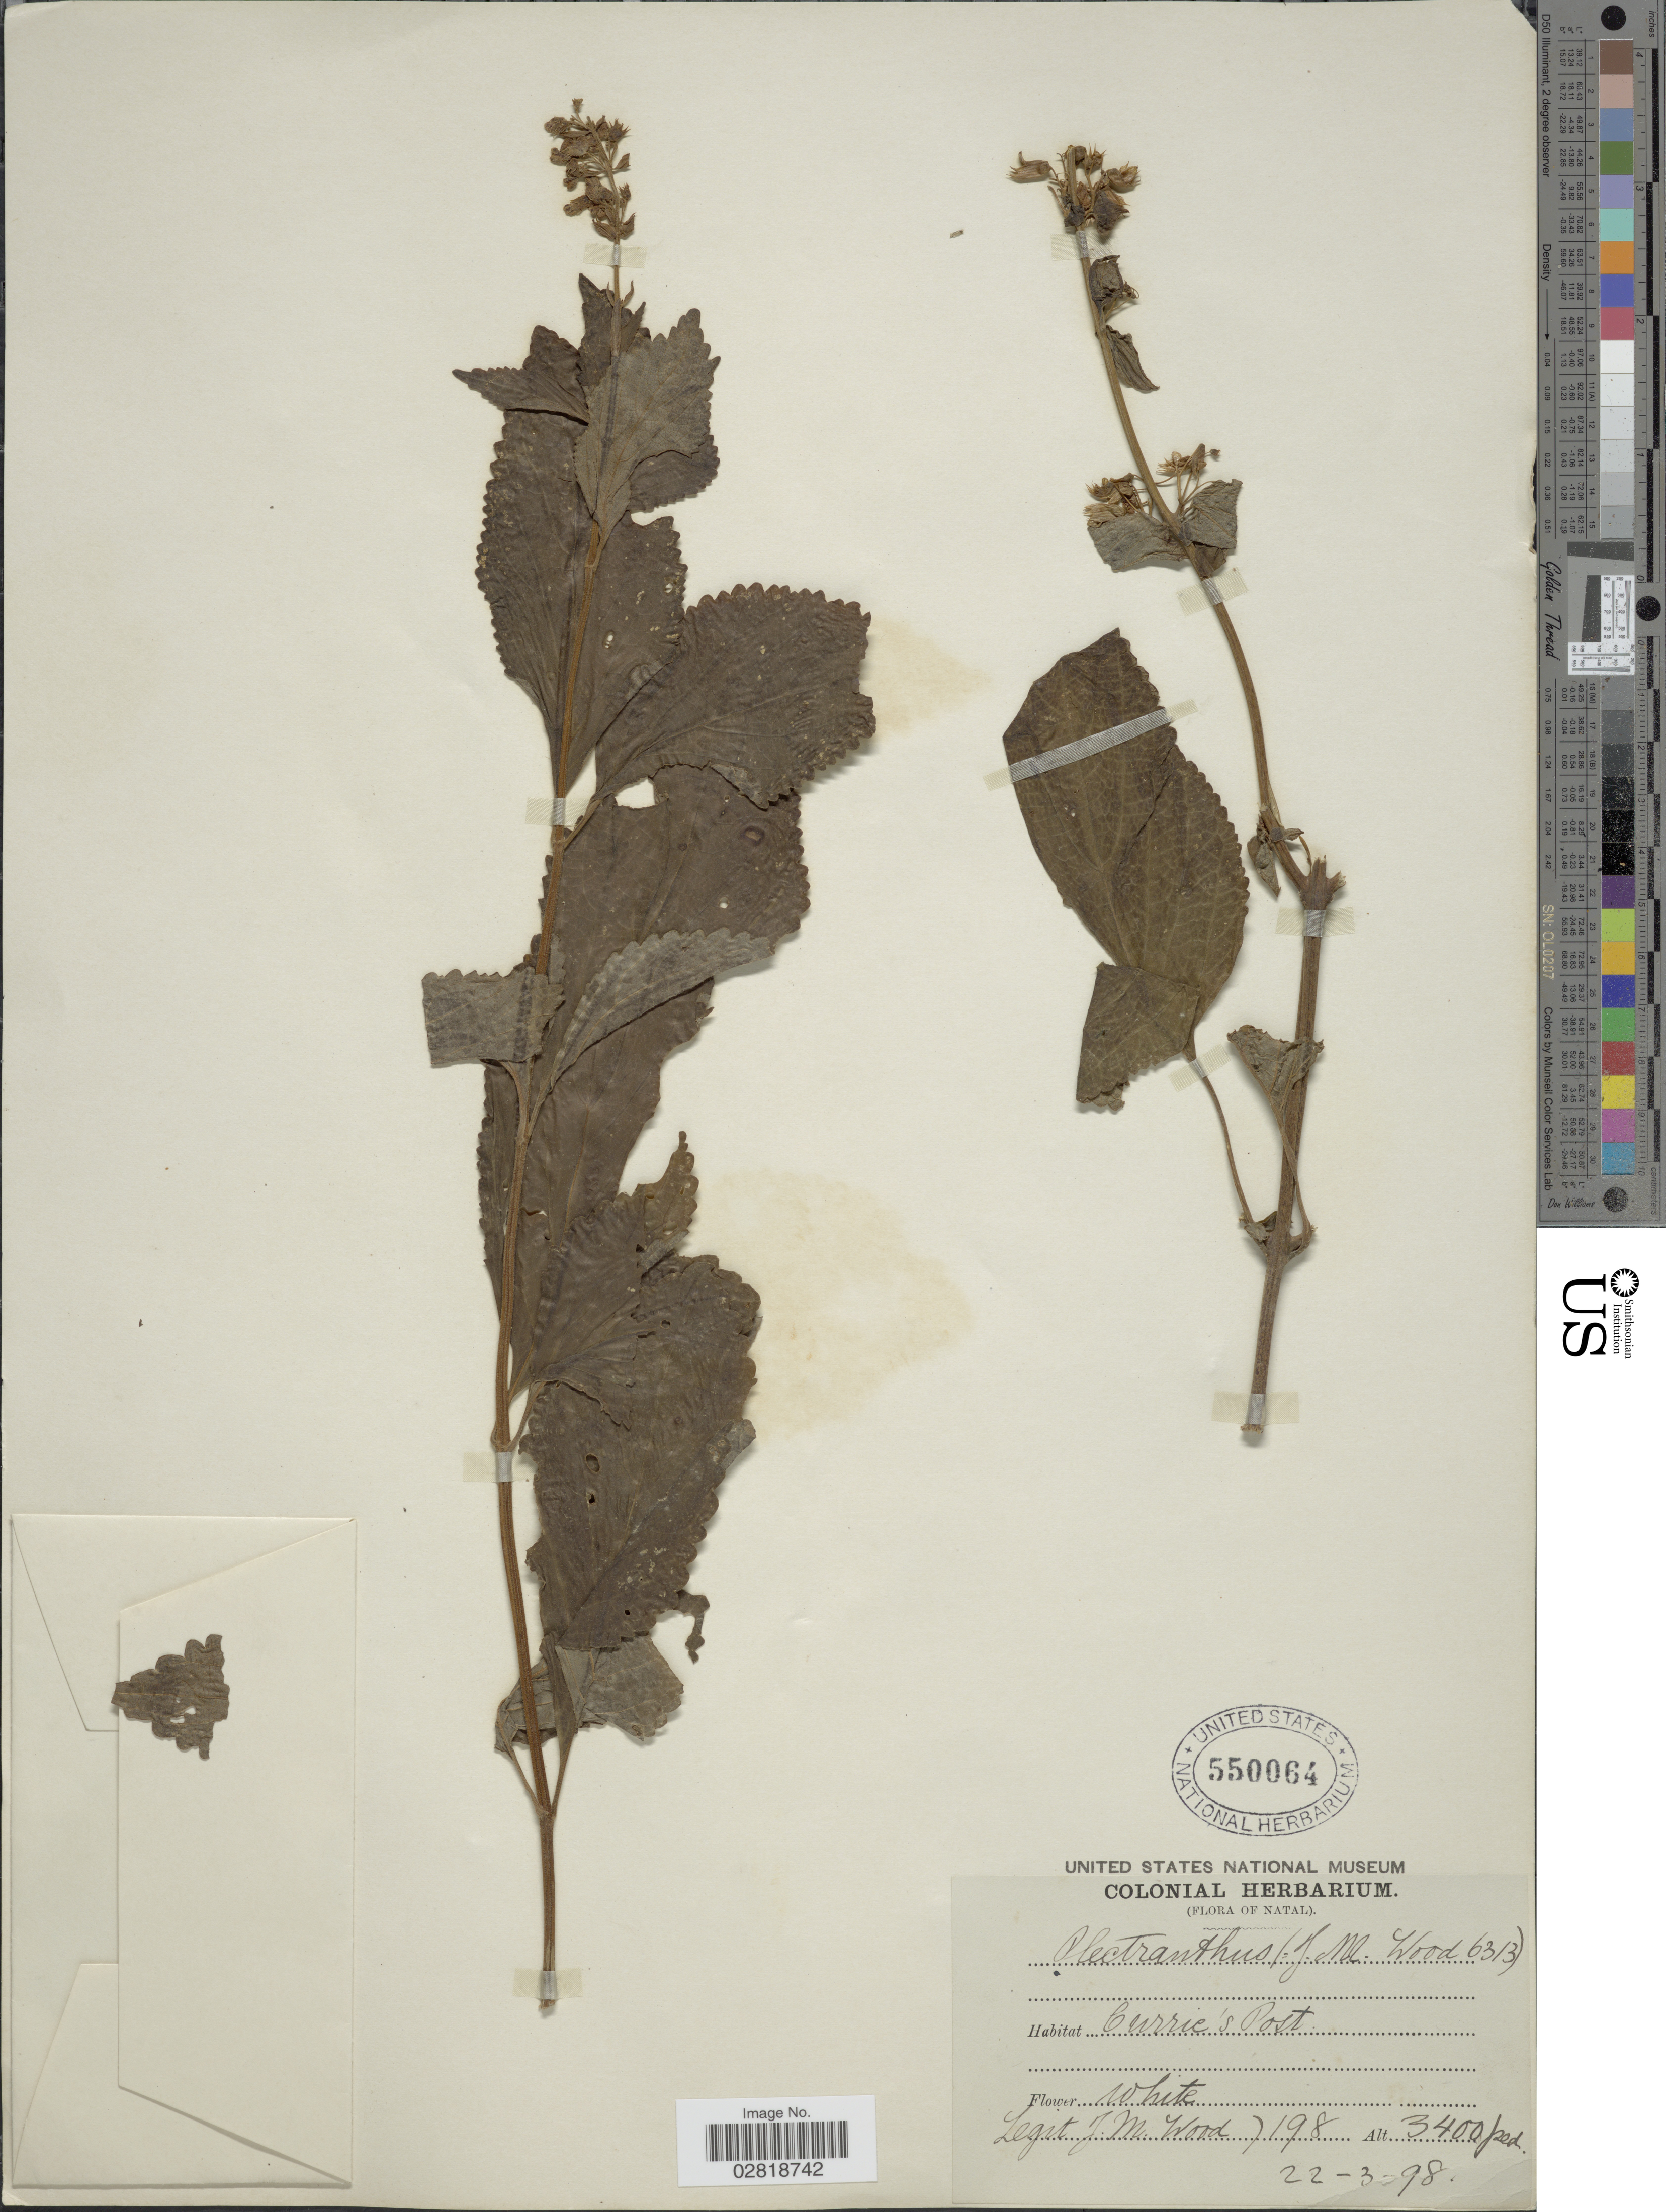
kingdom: Plantae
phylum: Tracheophyta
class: Magnoliopsida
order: Lamiales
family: Lamiaceae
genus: Plectranthus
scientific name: Plectranthus sp.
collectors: J. M. Wood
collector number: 7198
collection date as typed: Transcribed d/m/y: 22/3/98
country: South Africa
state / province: KwaZulu-Natal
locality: Natal. Currie's Post.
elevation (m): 1036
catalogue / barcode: US 550064